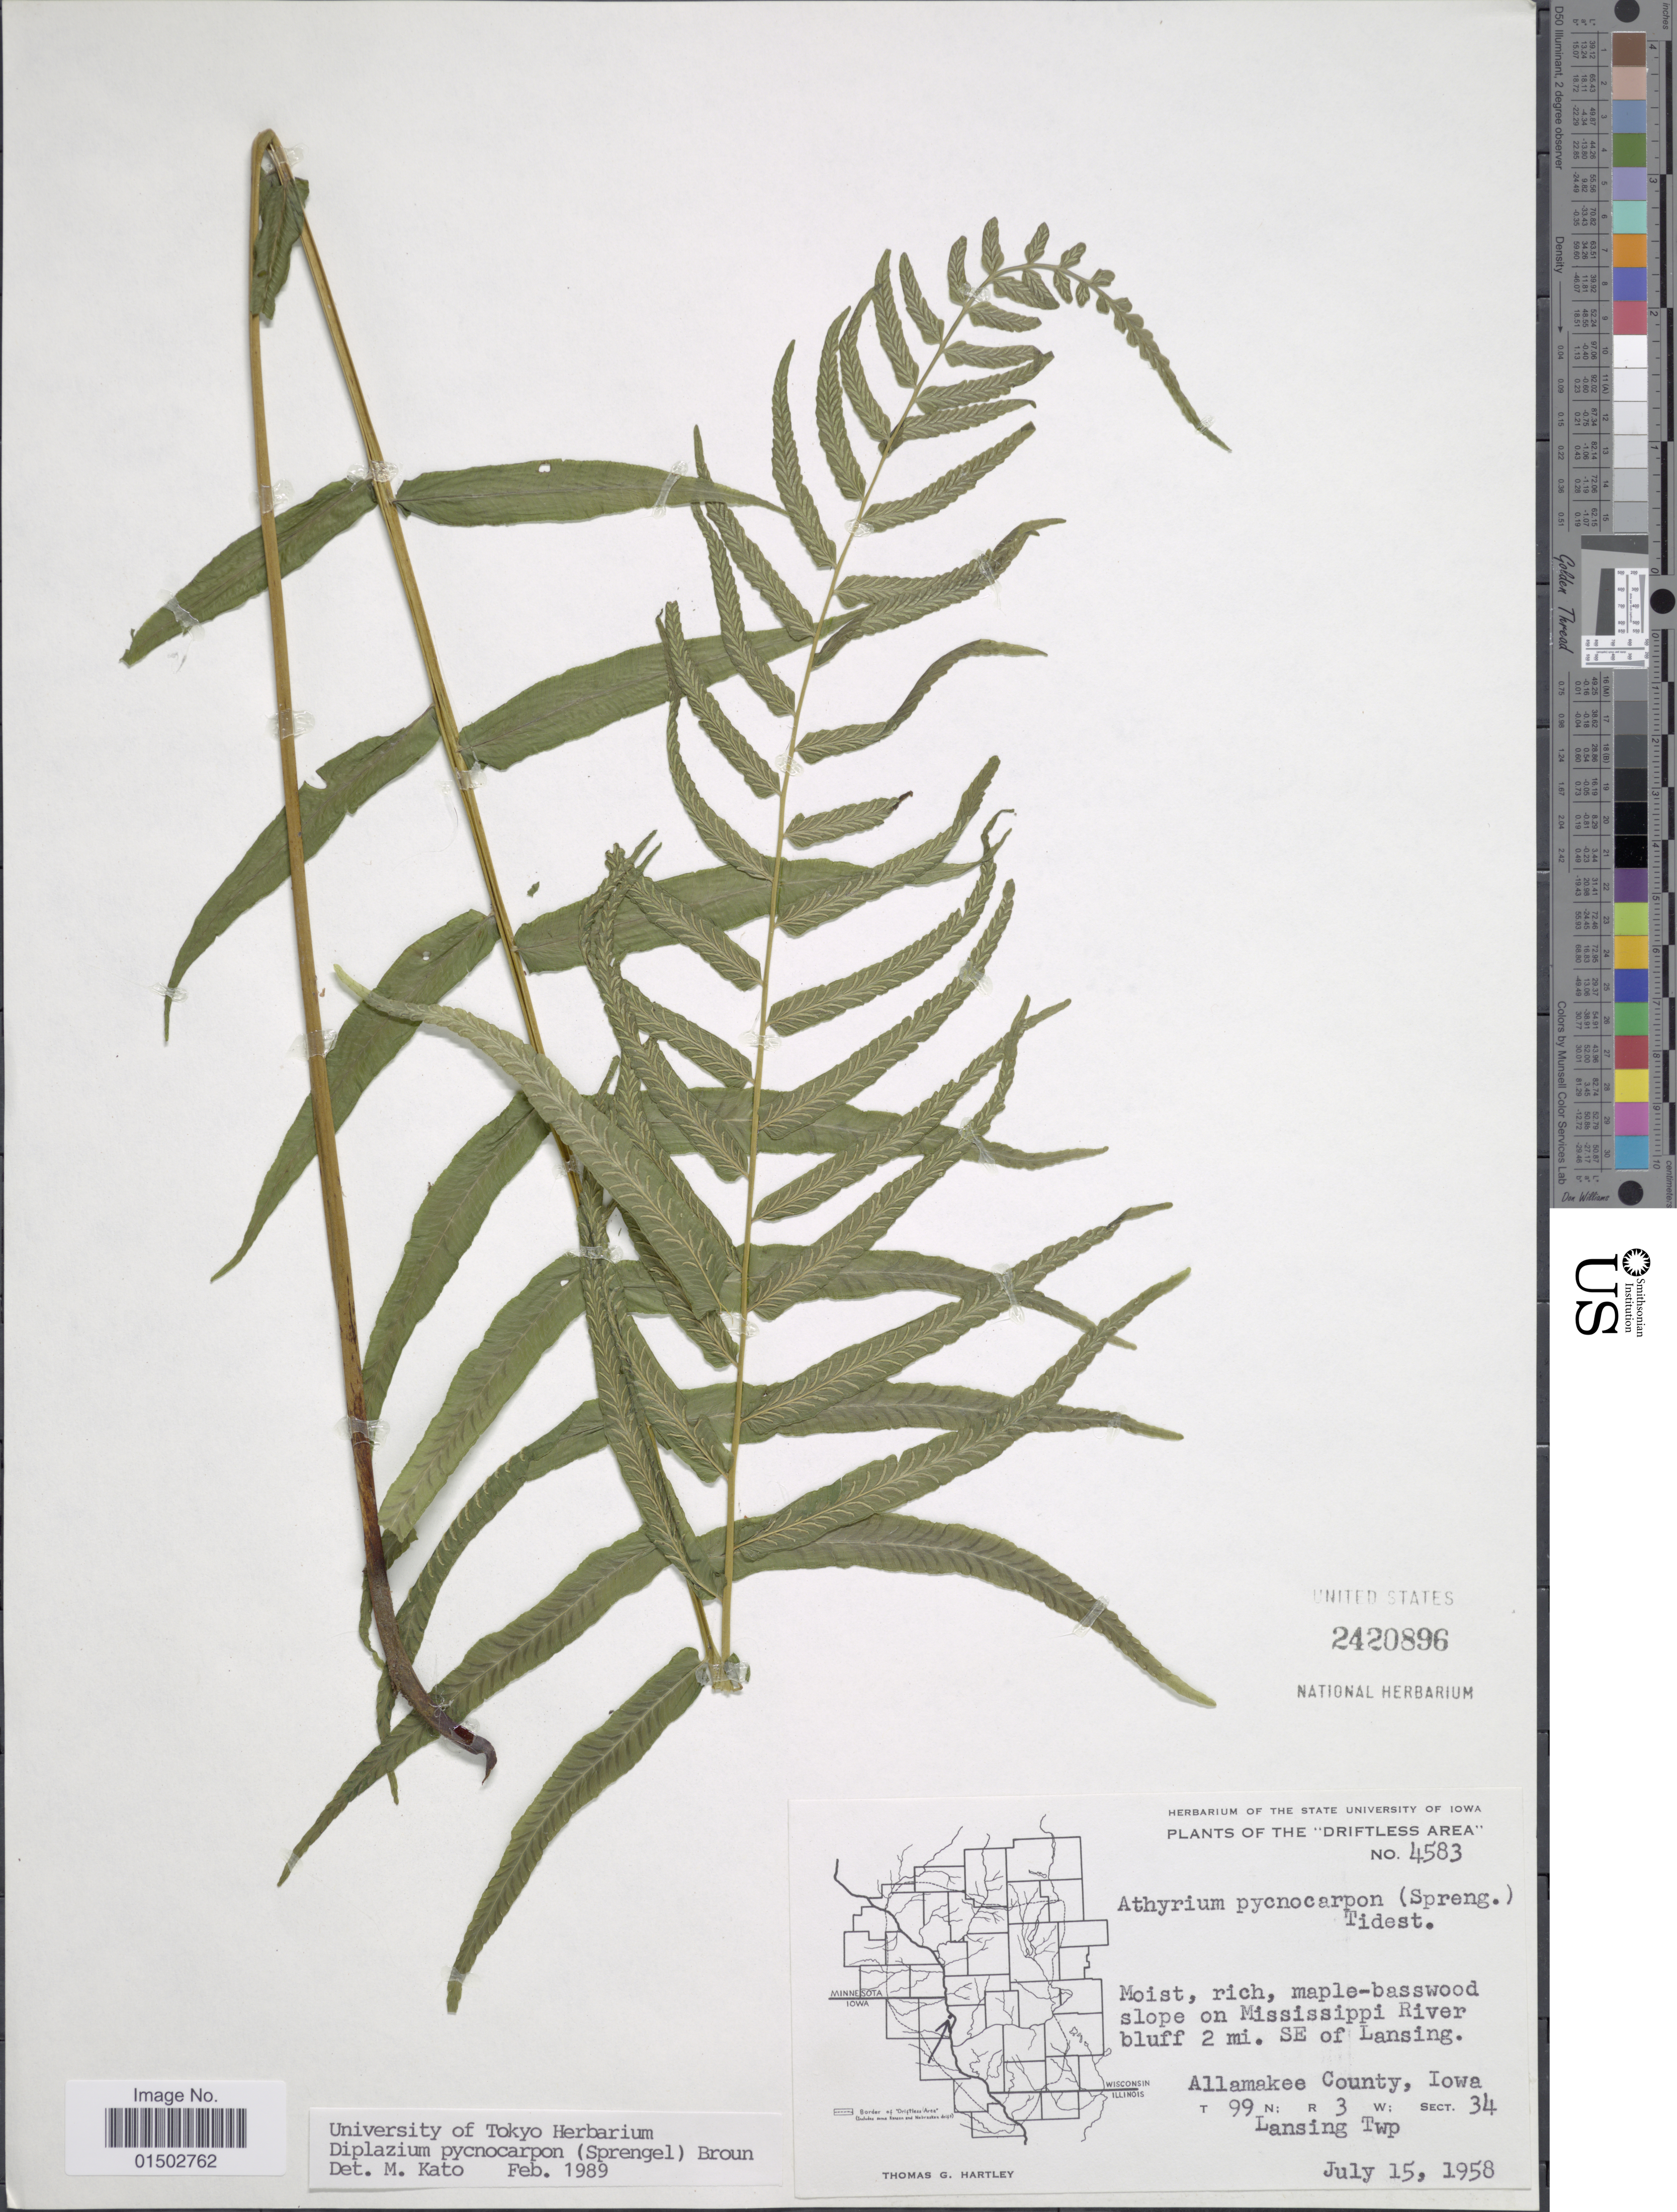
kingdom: Plantae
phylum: Tracheophyta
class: Polypodiopsida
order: Polypodiales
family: Diplaziopsidaceae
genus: Homalosorus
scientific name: Homalosorus pycnocarpos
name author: (Spreng.) Pic. Serm.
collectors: T. G. Hartley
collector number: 4583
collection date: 1958-07-15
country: United States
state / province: Iowa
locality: The "Driftless Area", slope on Mississippi River bluff 2 mi. SE of Lansing, Allamakee County, T99N; R3W; Sect. 34, Lansing Twp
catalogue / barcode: US 2420896